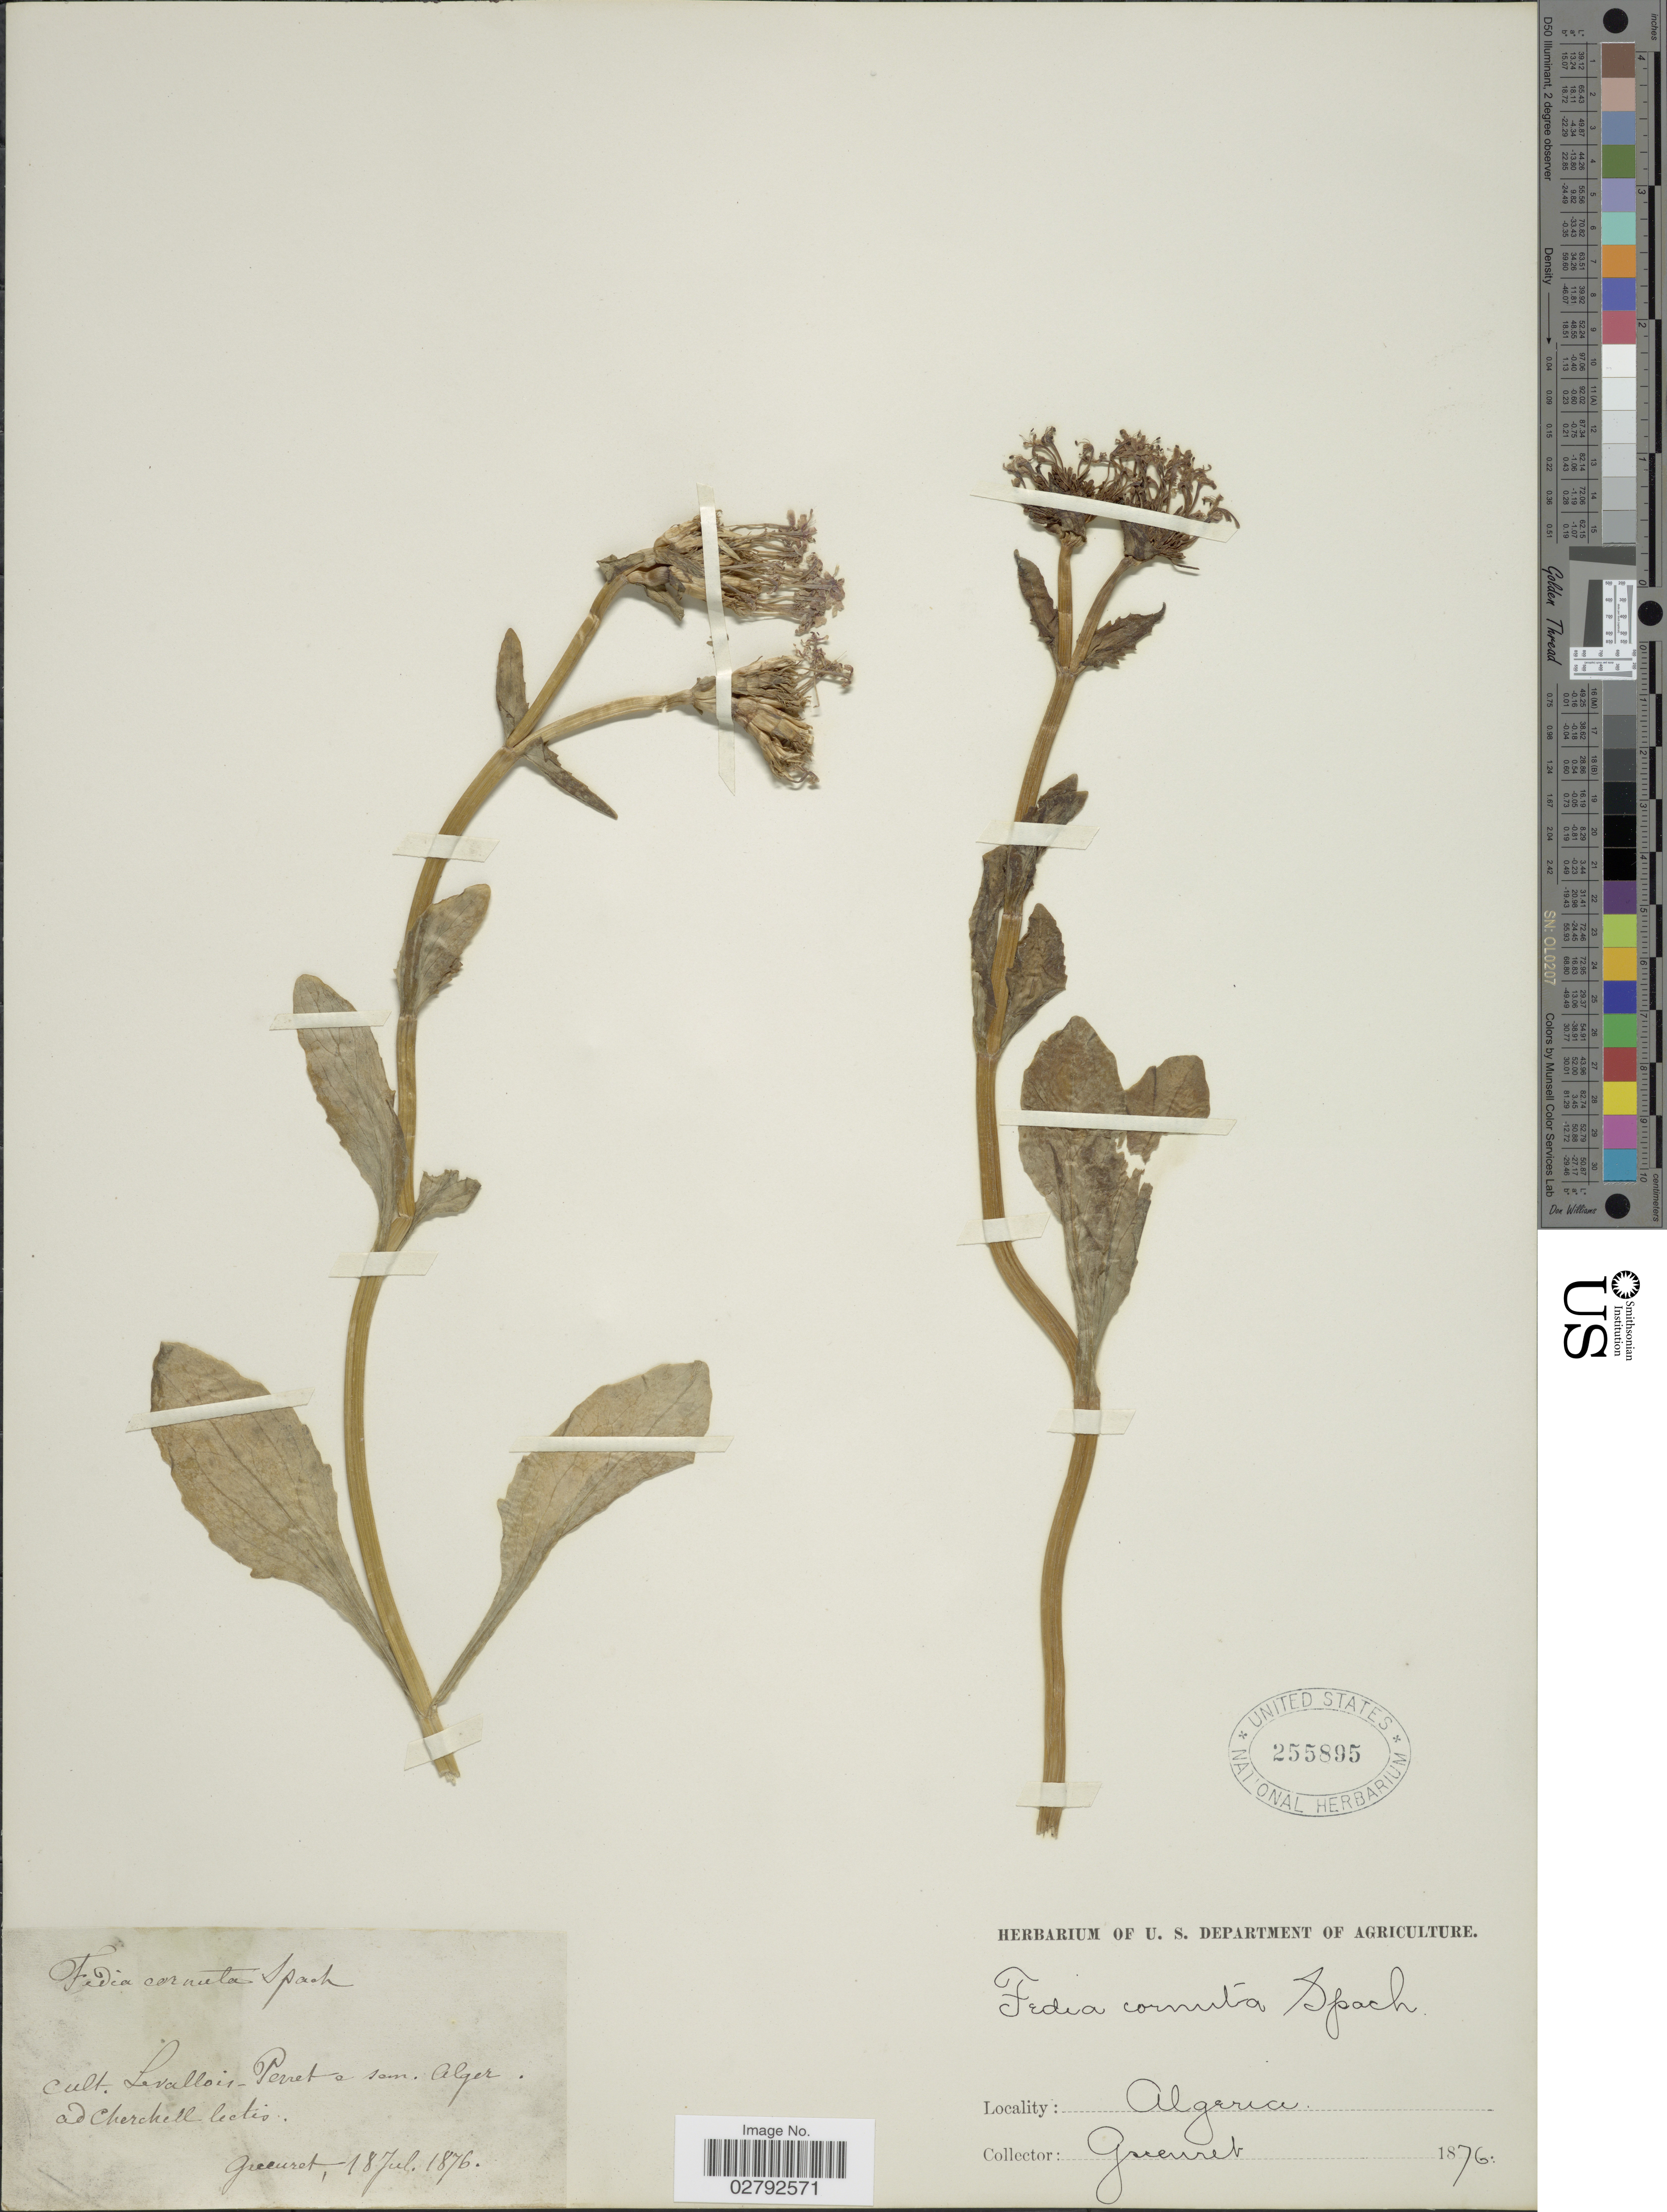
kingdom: Plantae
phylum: Tracheophyta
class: Magnoliopsida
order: Dipsacales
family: Caprifoliaceae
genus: Fedia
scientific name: Fedia graciliflora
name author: Fisch. & C.A. Mey.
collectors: Grecuret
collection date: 1876-07-18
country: Algeria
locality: Cult. Levallais - Perrete san. Alger. ad Cherchell lectis.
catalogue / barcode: US 255895